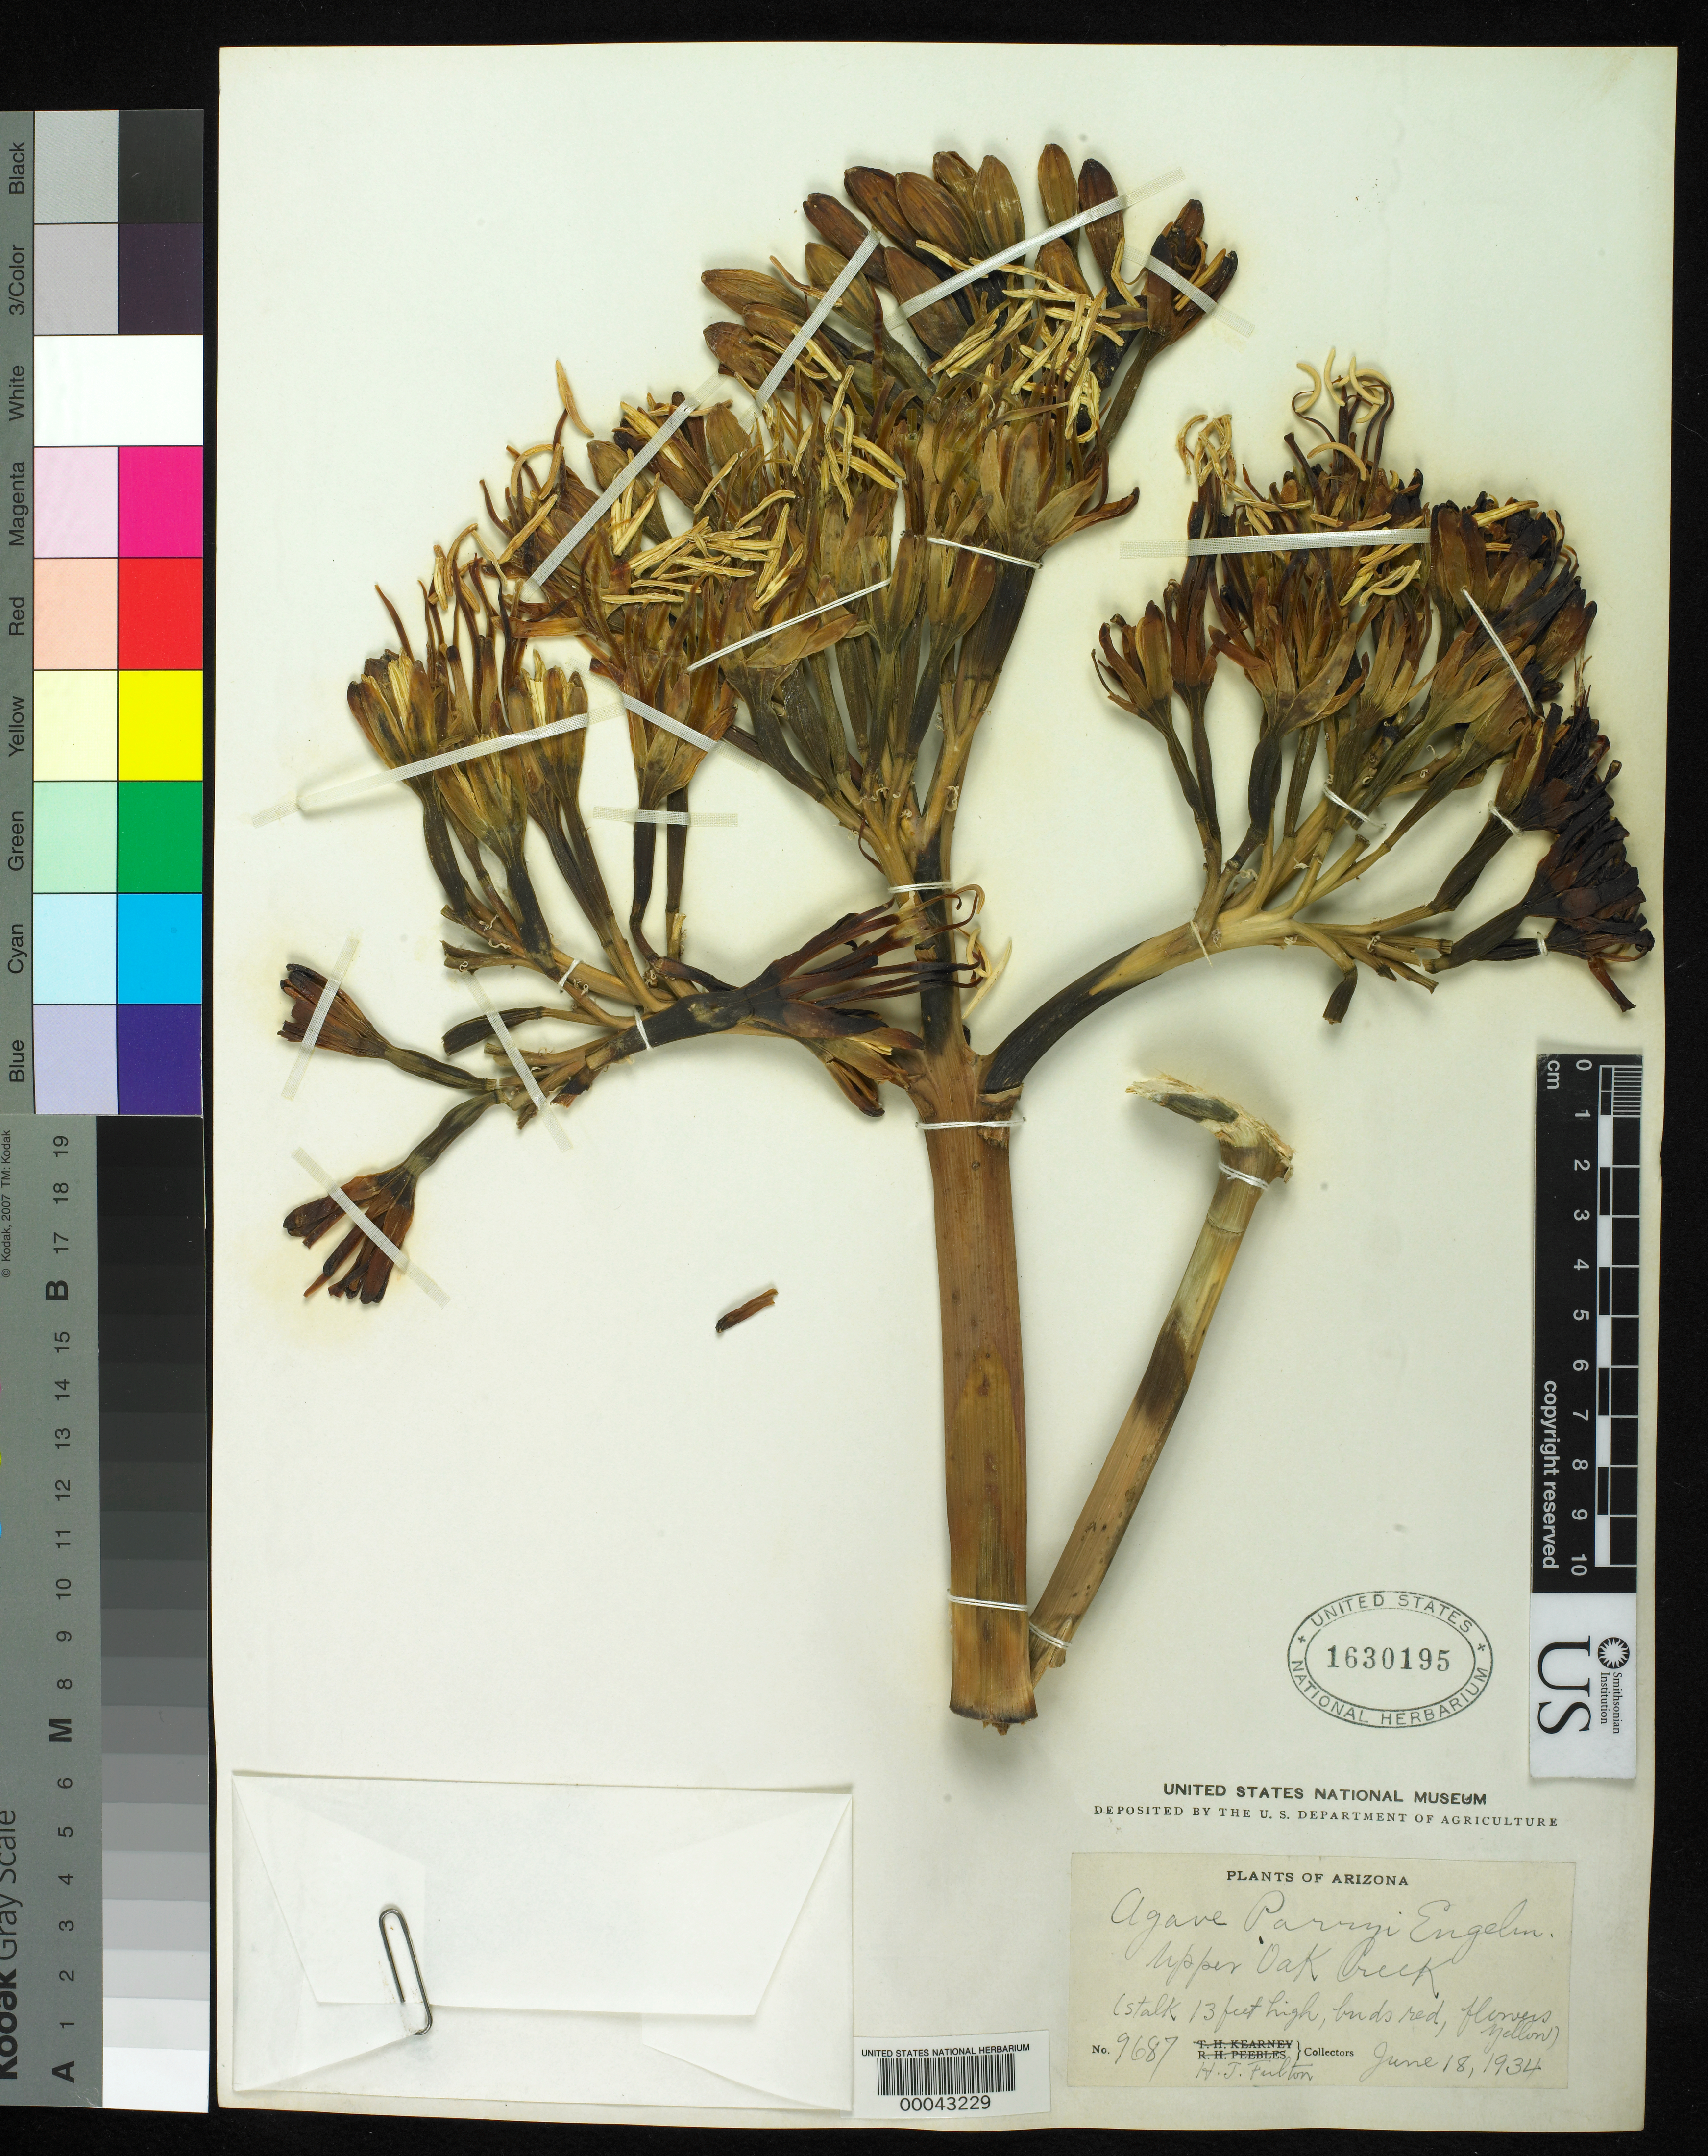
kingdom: Plantae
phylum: Tracheophyta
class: Liliopsida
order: Asparagales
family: Asparagaceae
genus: Agave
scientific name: Agave parryi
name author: Engelm.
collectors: H. Fulton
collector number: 9687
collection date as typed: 18 Jun 1934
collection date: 1934-06-18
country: United States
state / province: Arizona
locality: Upper oak creek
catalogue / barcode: US 1630195